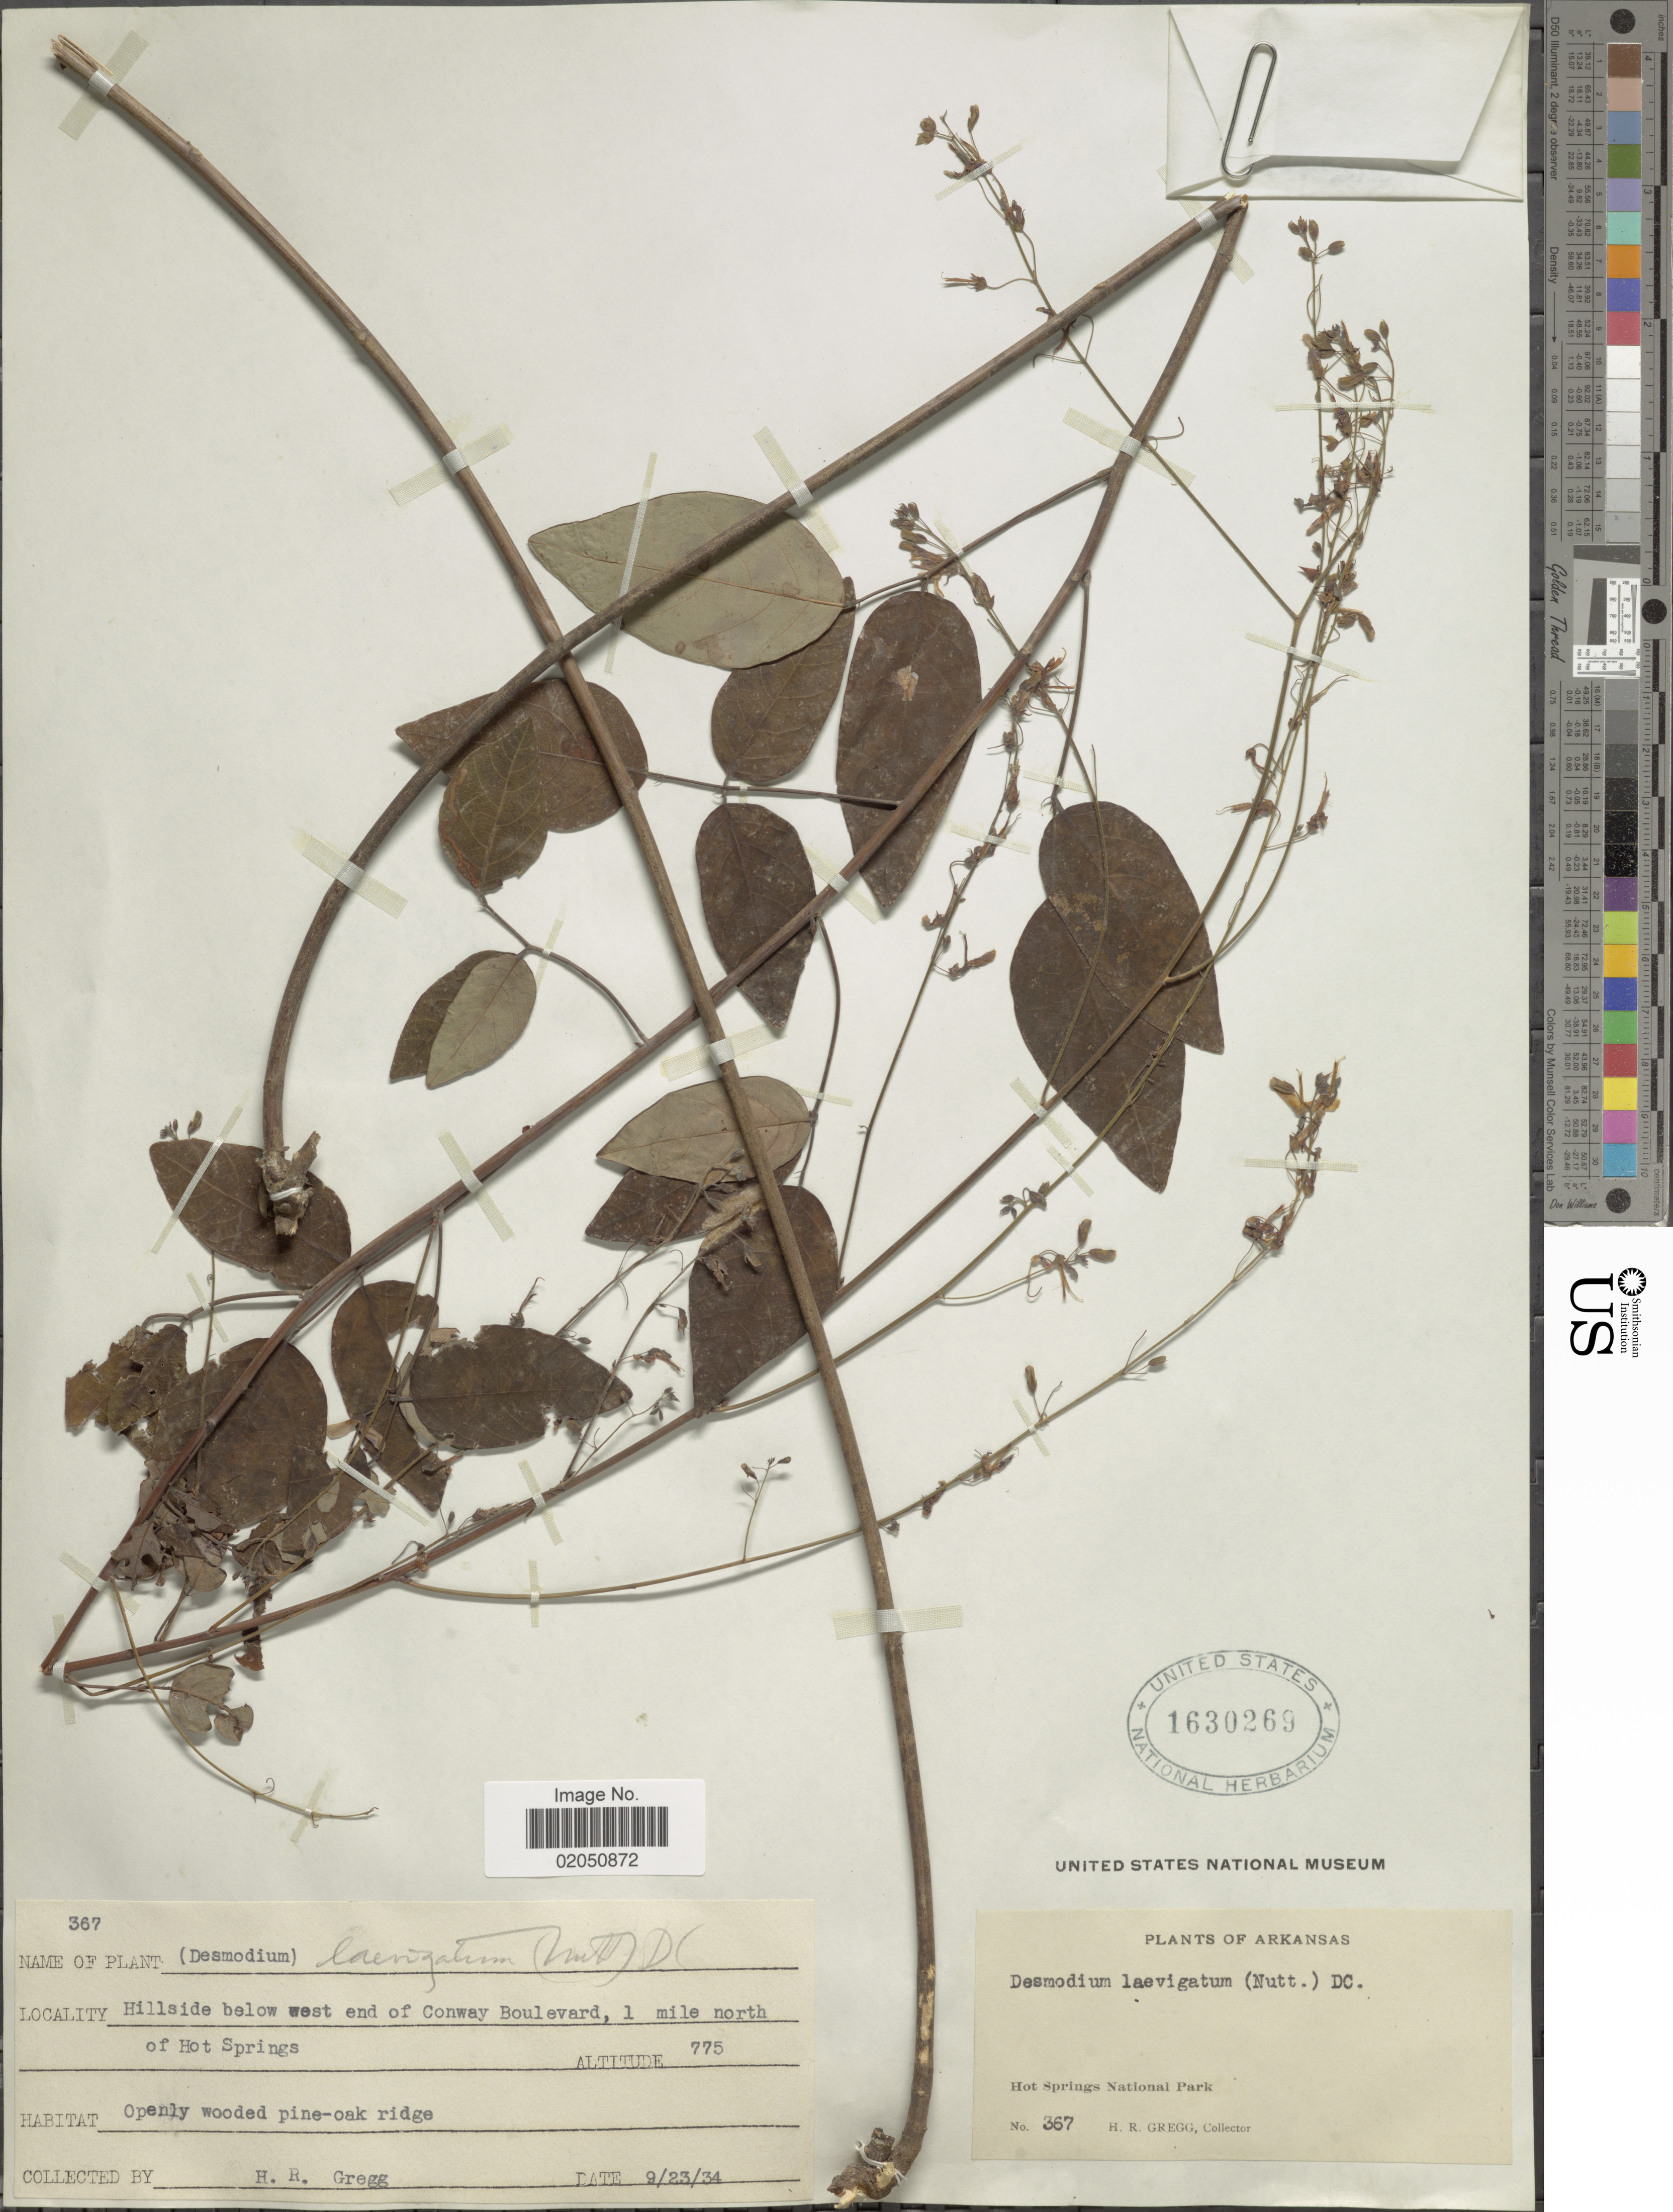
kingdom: Plantae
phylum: Tracheophyta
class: Magnoliopsida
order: Fabales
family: Fabaceae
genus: Desmodium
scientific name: Desmodium laevigatum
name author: (Nutt.) DC.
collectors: H. Gregg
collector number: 367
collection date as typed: Transcribed d/m/y: 23/9/34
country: United States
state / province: Arkansas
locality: Hillside below west end of Conway Boulevard, 1 mile north of Hot Springs, Openly wooded pine-oak ridge, Hot Sprins National Park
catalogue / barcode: US 1630269